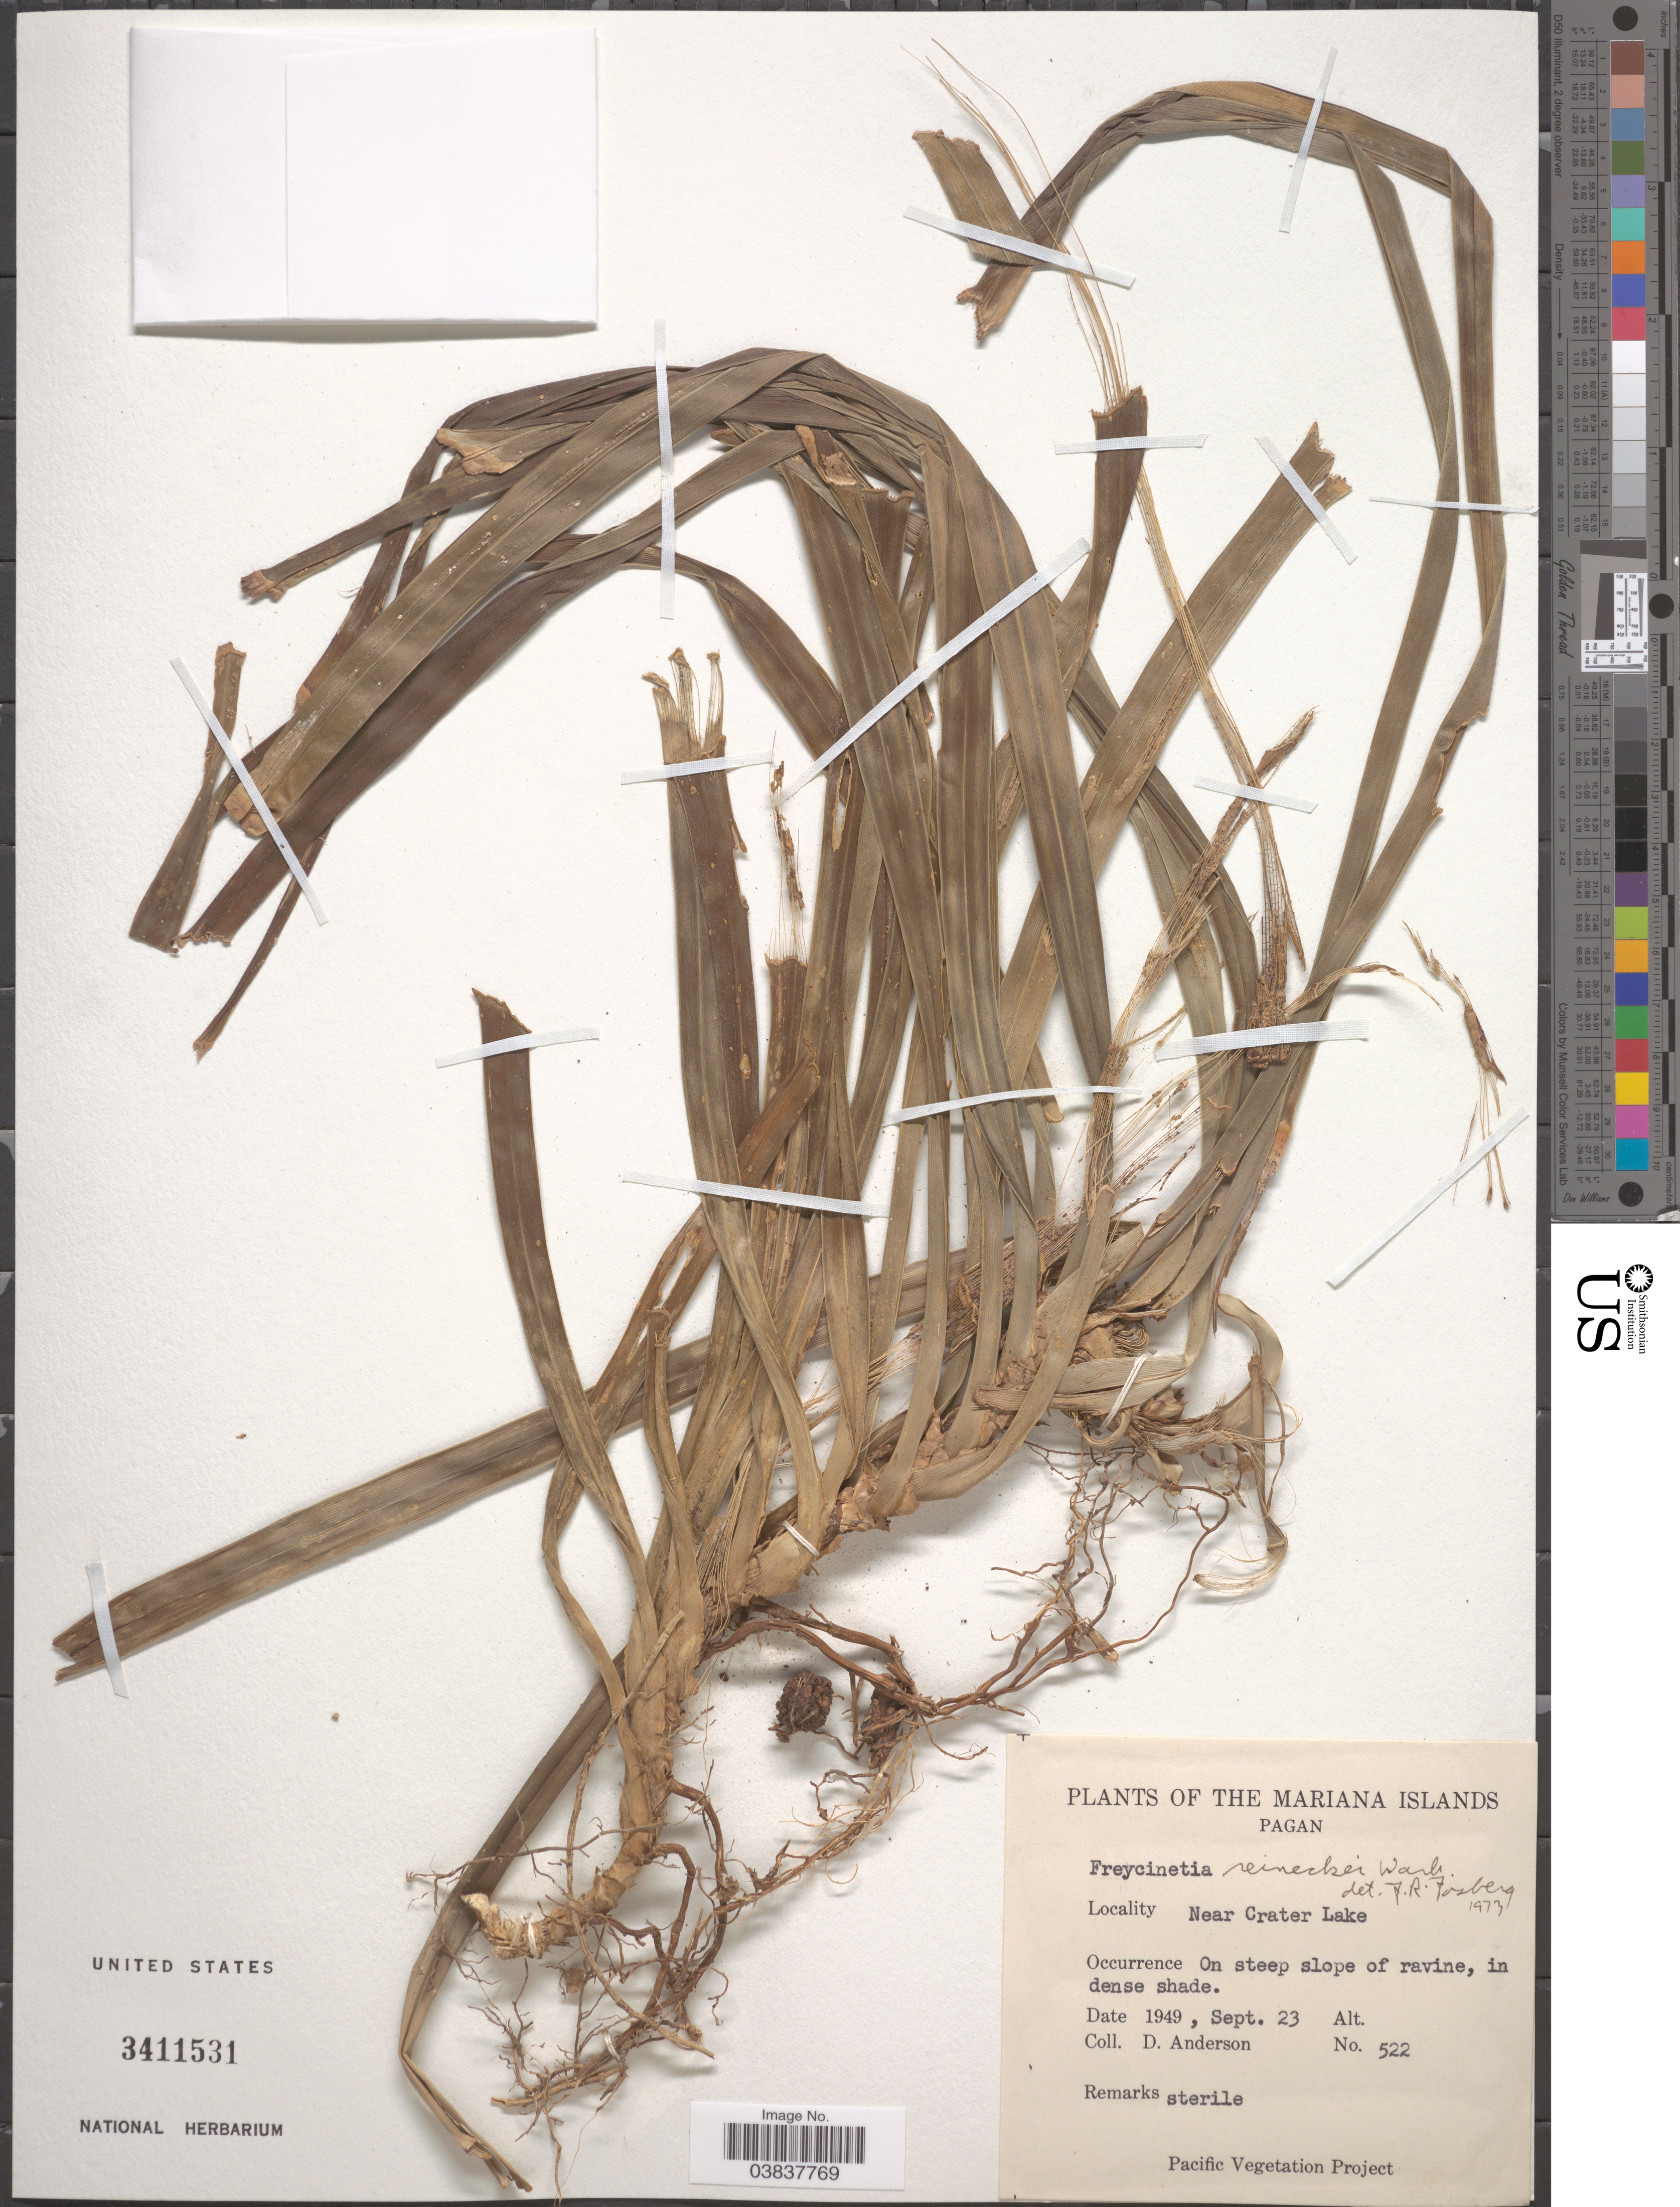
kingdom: Plantae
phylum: Tracheophyta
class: Liliopsida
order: Pandanales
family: Pandanaceae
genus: Freycinetia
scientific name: Freycinetia reineckei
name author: Warb. ex Reinecke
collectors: D. Anderson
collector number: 522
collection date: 1949-09-23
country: Northern Mariana Islands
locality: The Mariana Islands. Pagan. Near Crater Lake.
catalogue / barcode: US 3411531